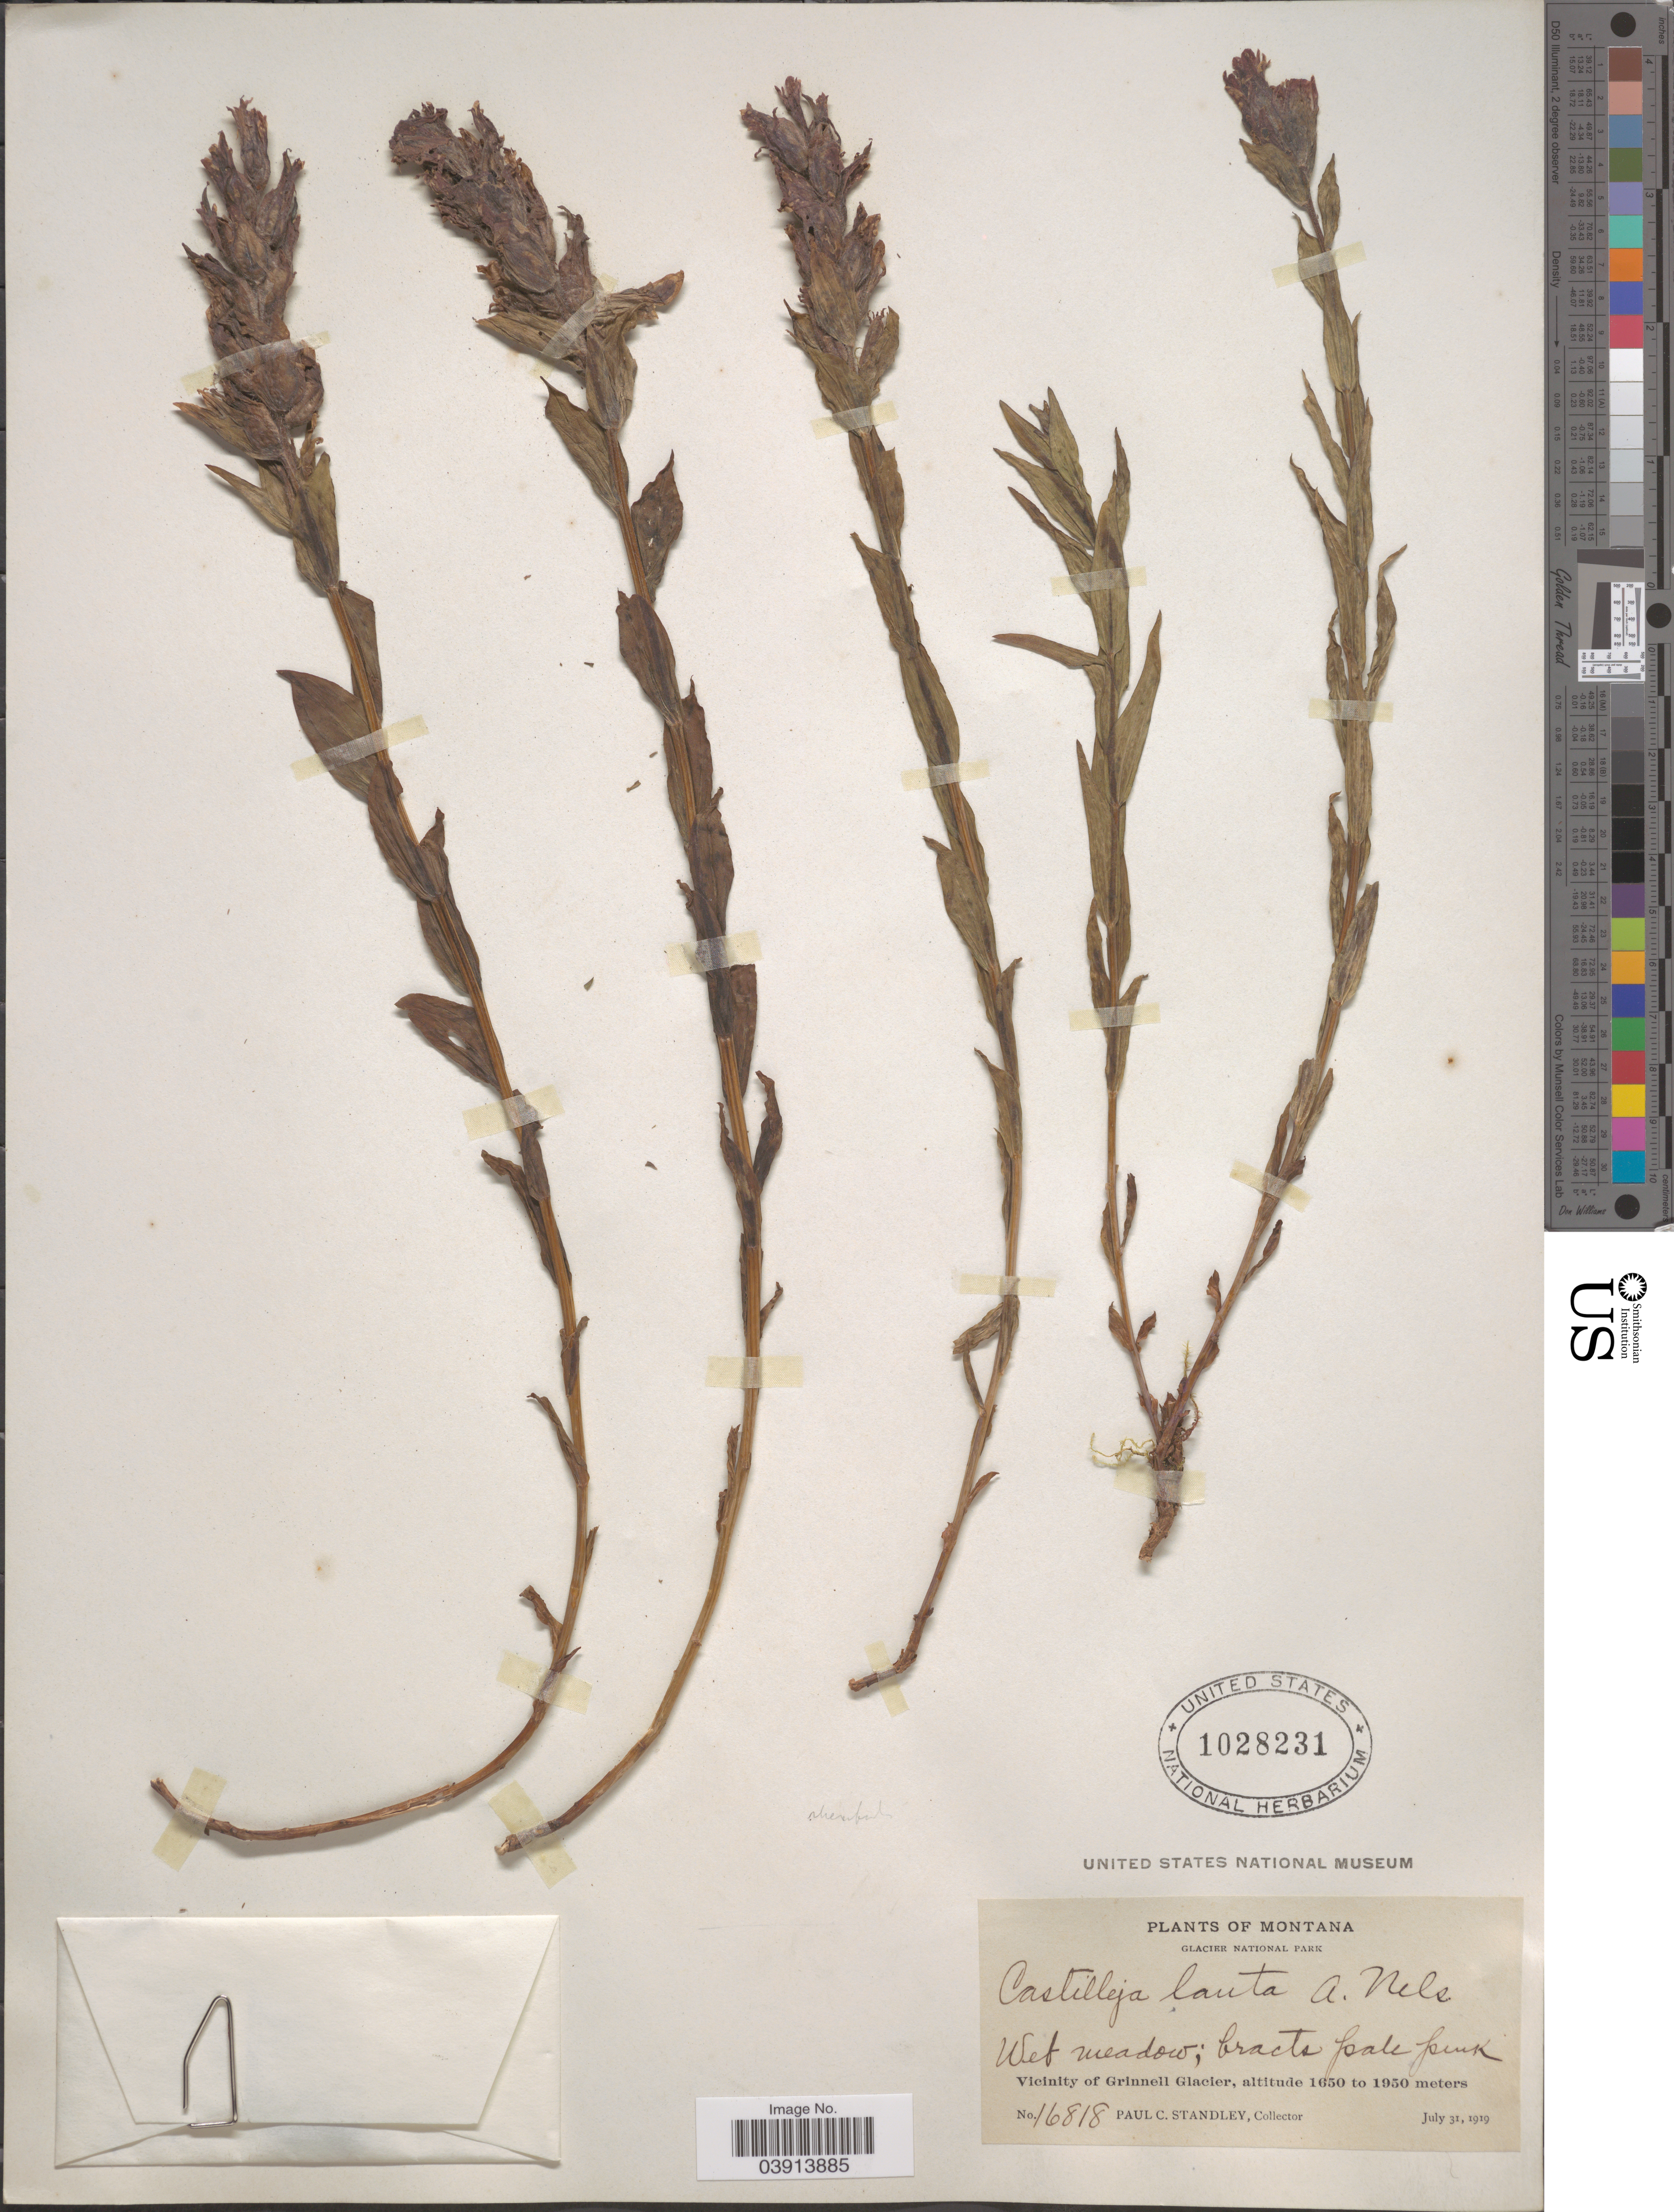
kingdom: Plantae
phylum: Tracheophyta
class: Magnoliopsida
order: Lamiales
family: Orobanchaceae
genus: Castilleja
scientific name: Castilleja rhexiifolia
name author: Rydb.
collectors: P. C. Standley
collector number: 16818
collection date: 1919-07-31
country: United States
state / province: Montana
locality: Glacier National Park. Vicinity of Grinnell Glacier.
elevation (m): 1650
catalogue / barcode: US 1028231